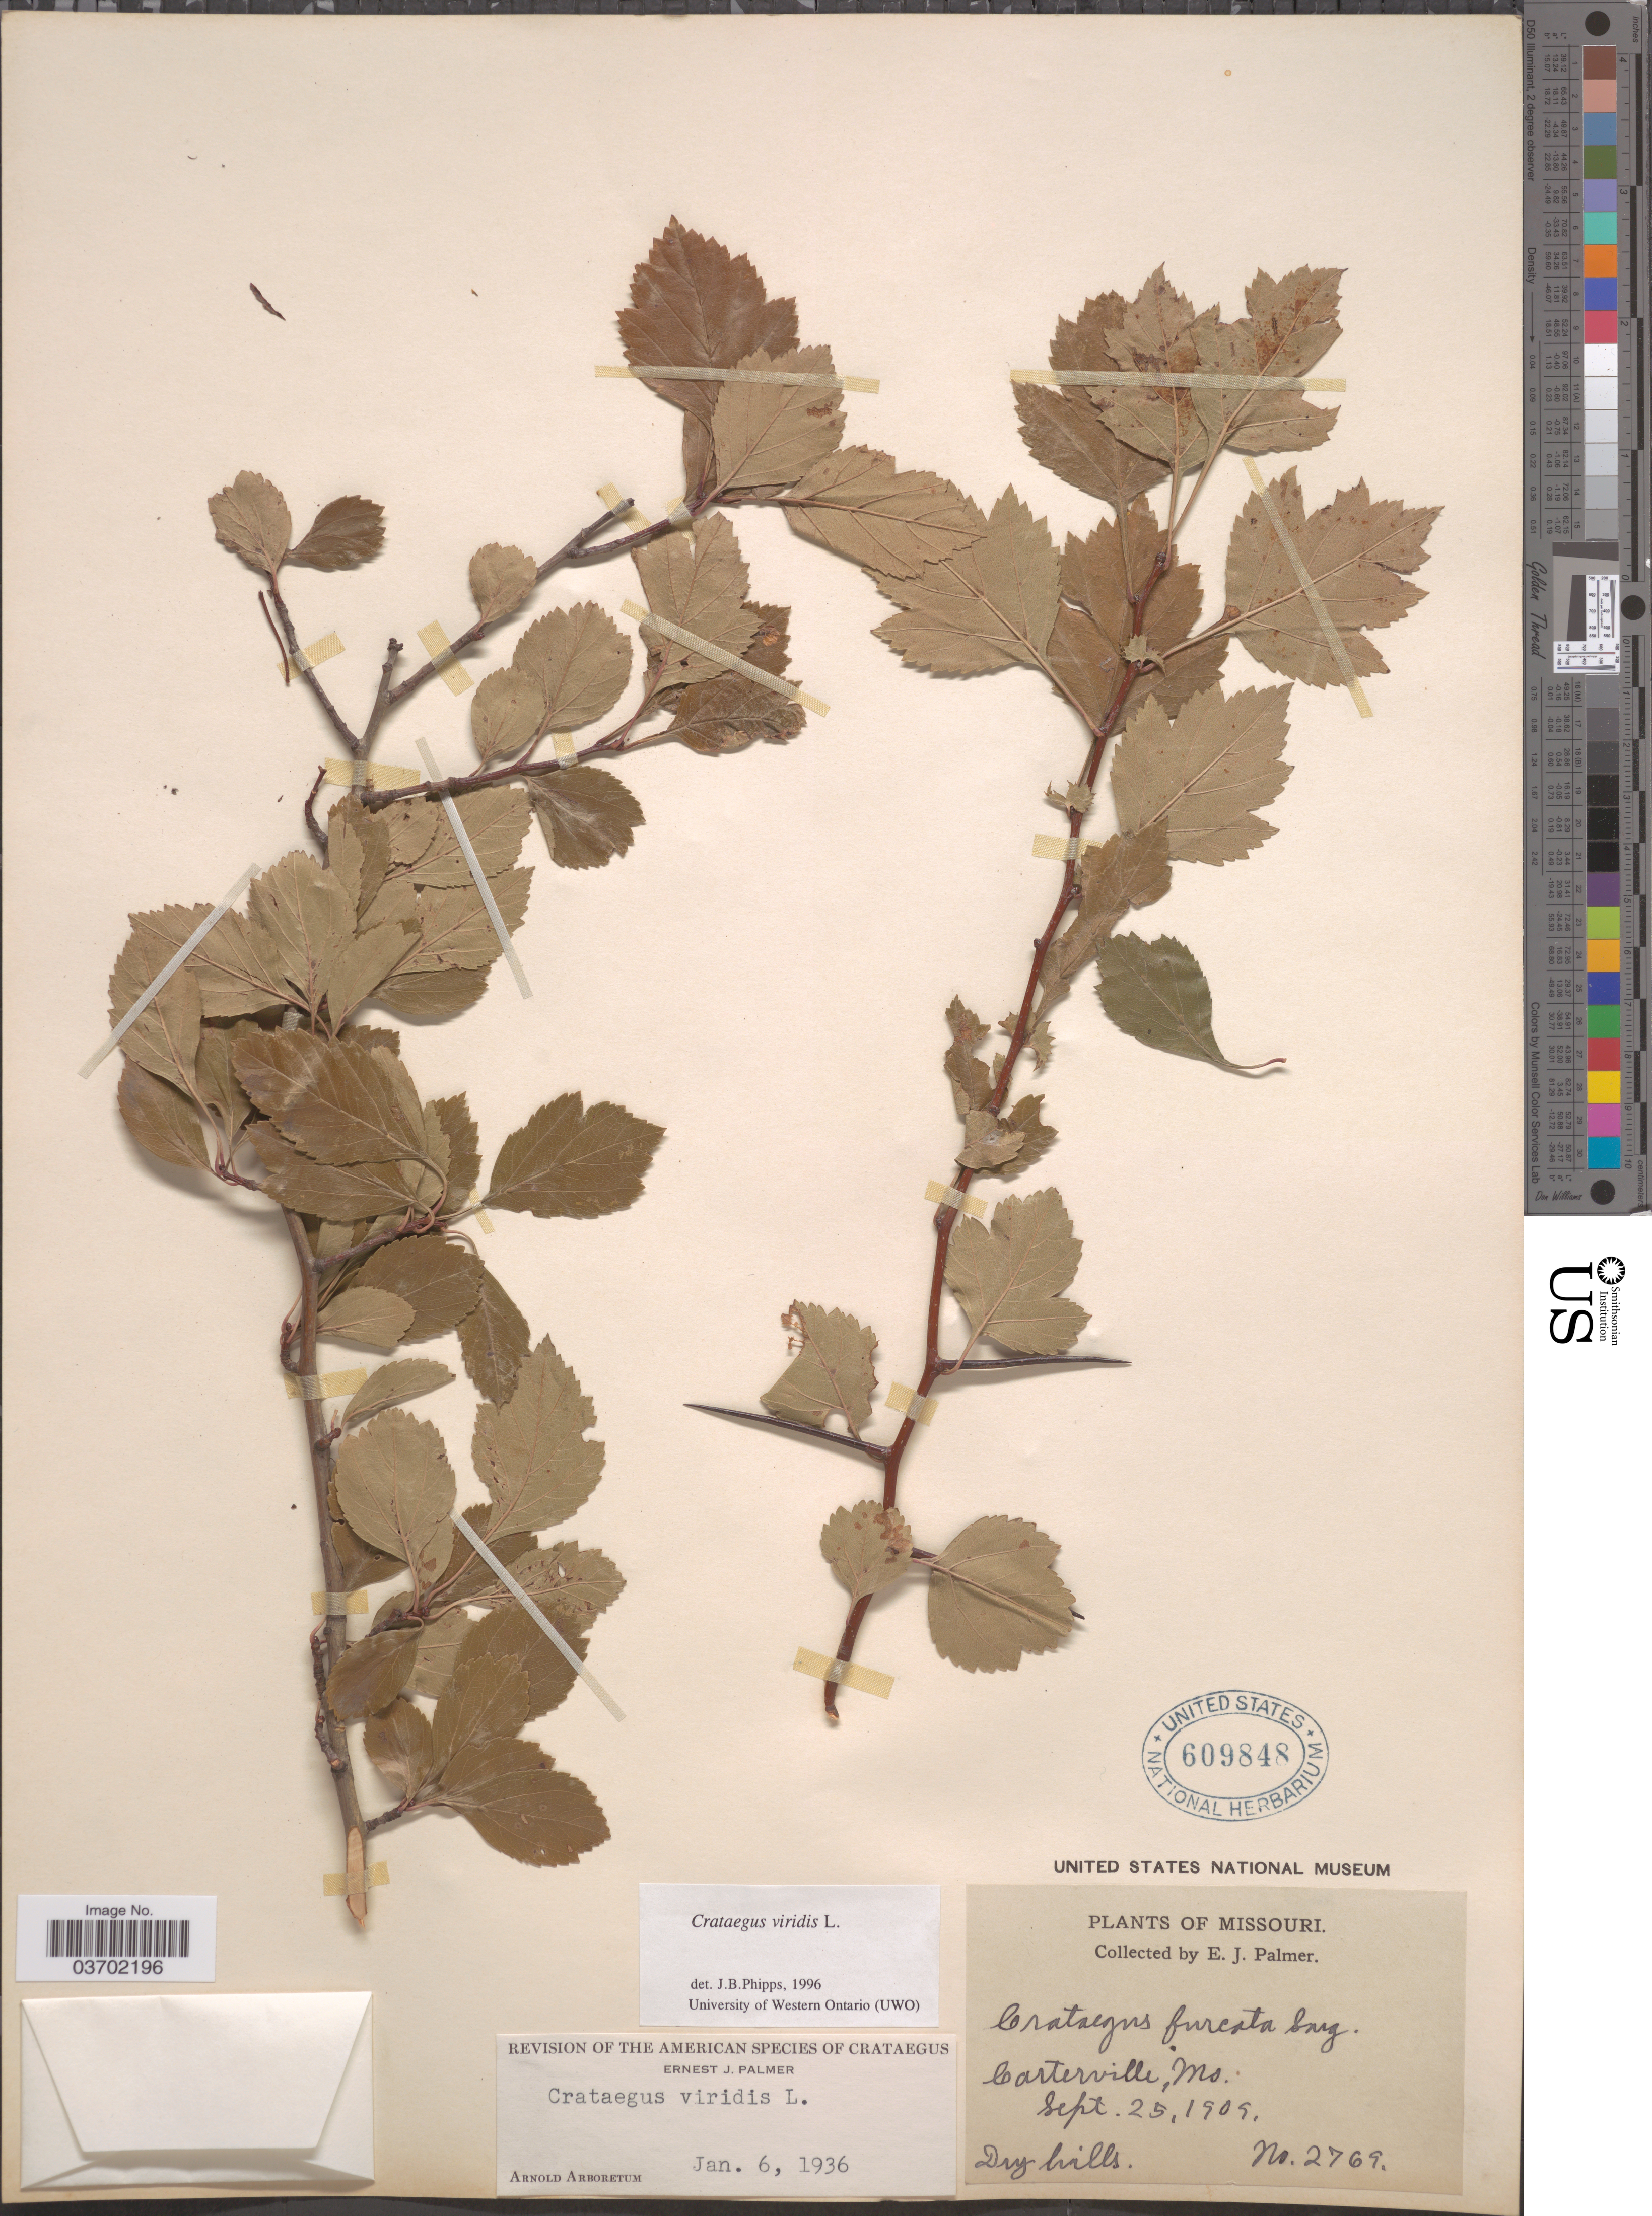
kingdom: Plantae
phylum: Tracheophyta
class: Magnoliopsida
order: Rosales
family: Rosaceae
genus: Crataegus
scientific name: Crataegus viridis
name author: L.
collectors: E. J. Palmer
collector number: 2769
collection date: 1909-09-25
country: United States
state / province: Missouri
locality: Carterville.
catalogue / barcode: US 609848